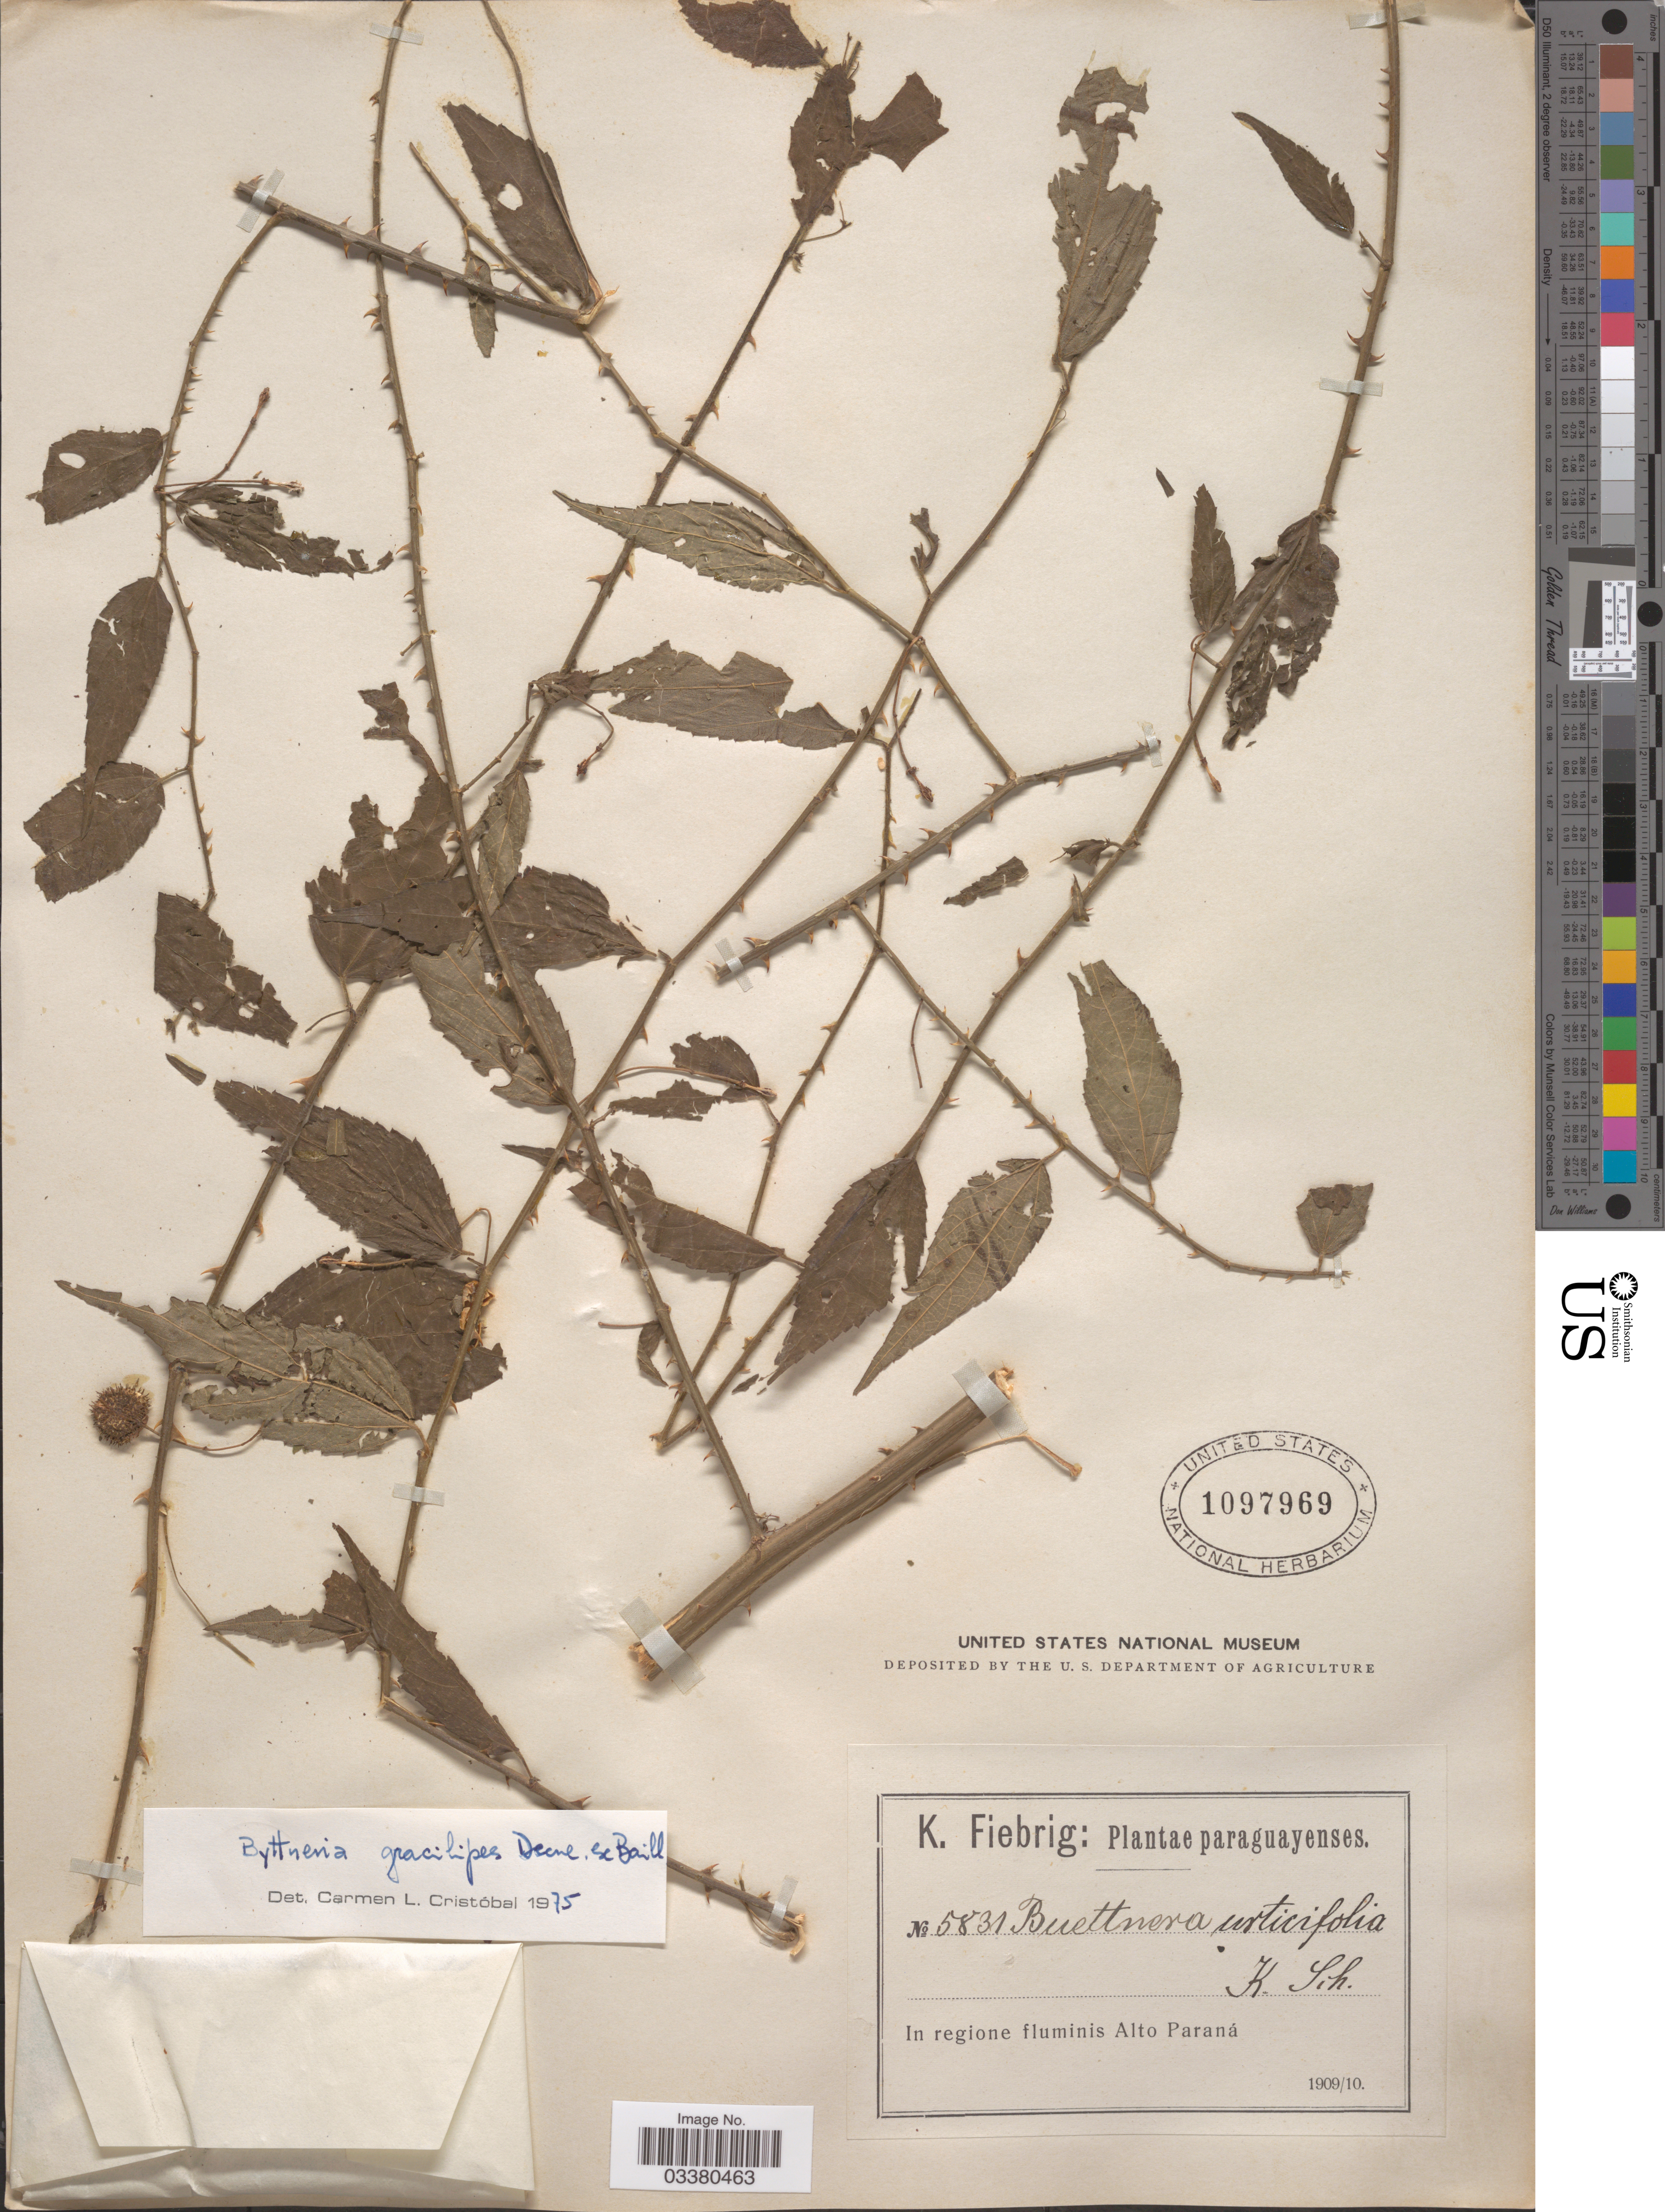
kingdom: Plantae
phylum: Tracheophyta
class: Magnoliopsida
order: Malvales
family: Malvaceae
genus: Byttneria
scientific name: Byttneria gracilipes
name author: Decne. ex Baill.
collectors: K. Fiebrig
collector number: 5831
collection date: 1909/1910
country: Paraguay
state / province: Alto Parana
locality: In regione fluminis Alto Paraná.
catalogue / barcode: US 1097969